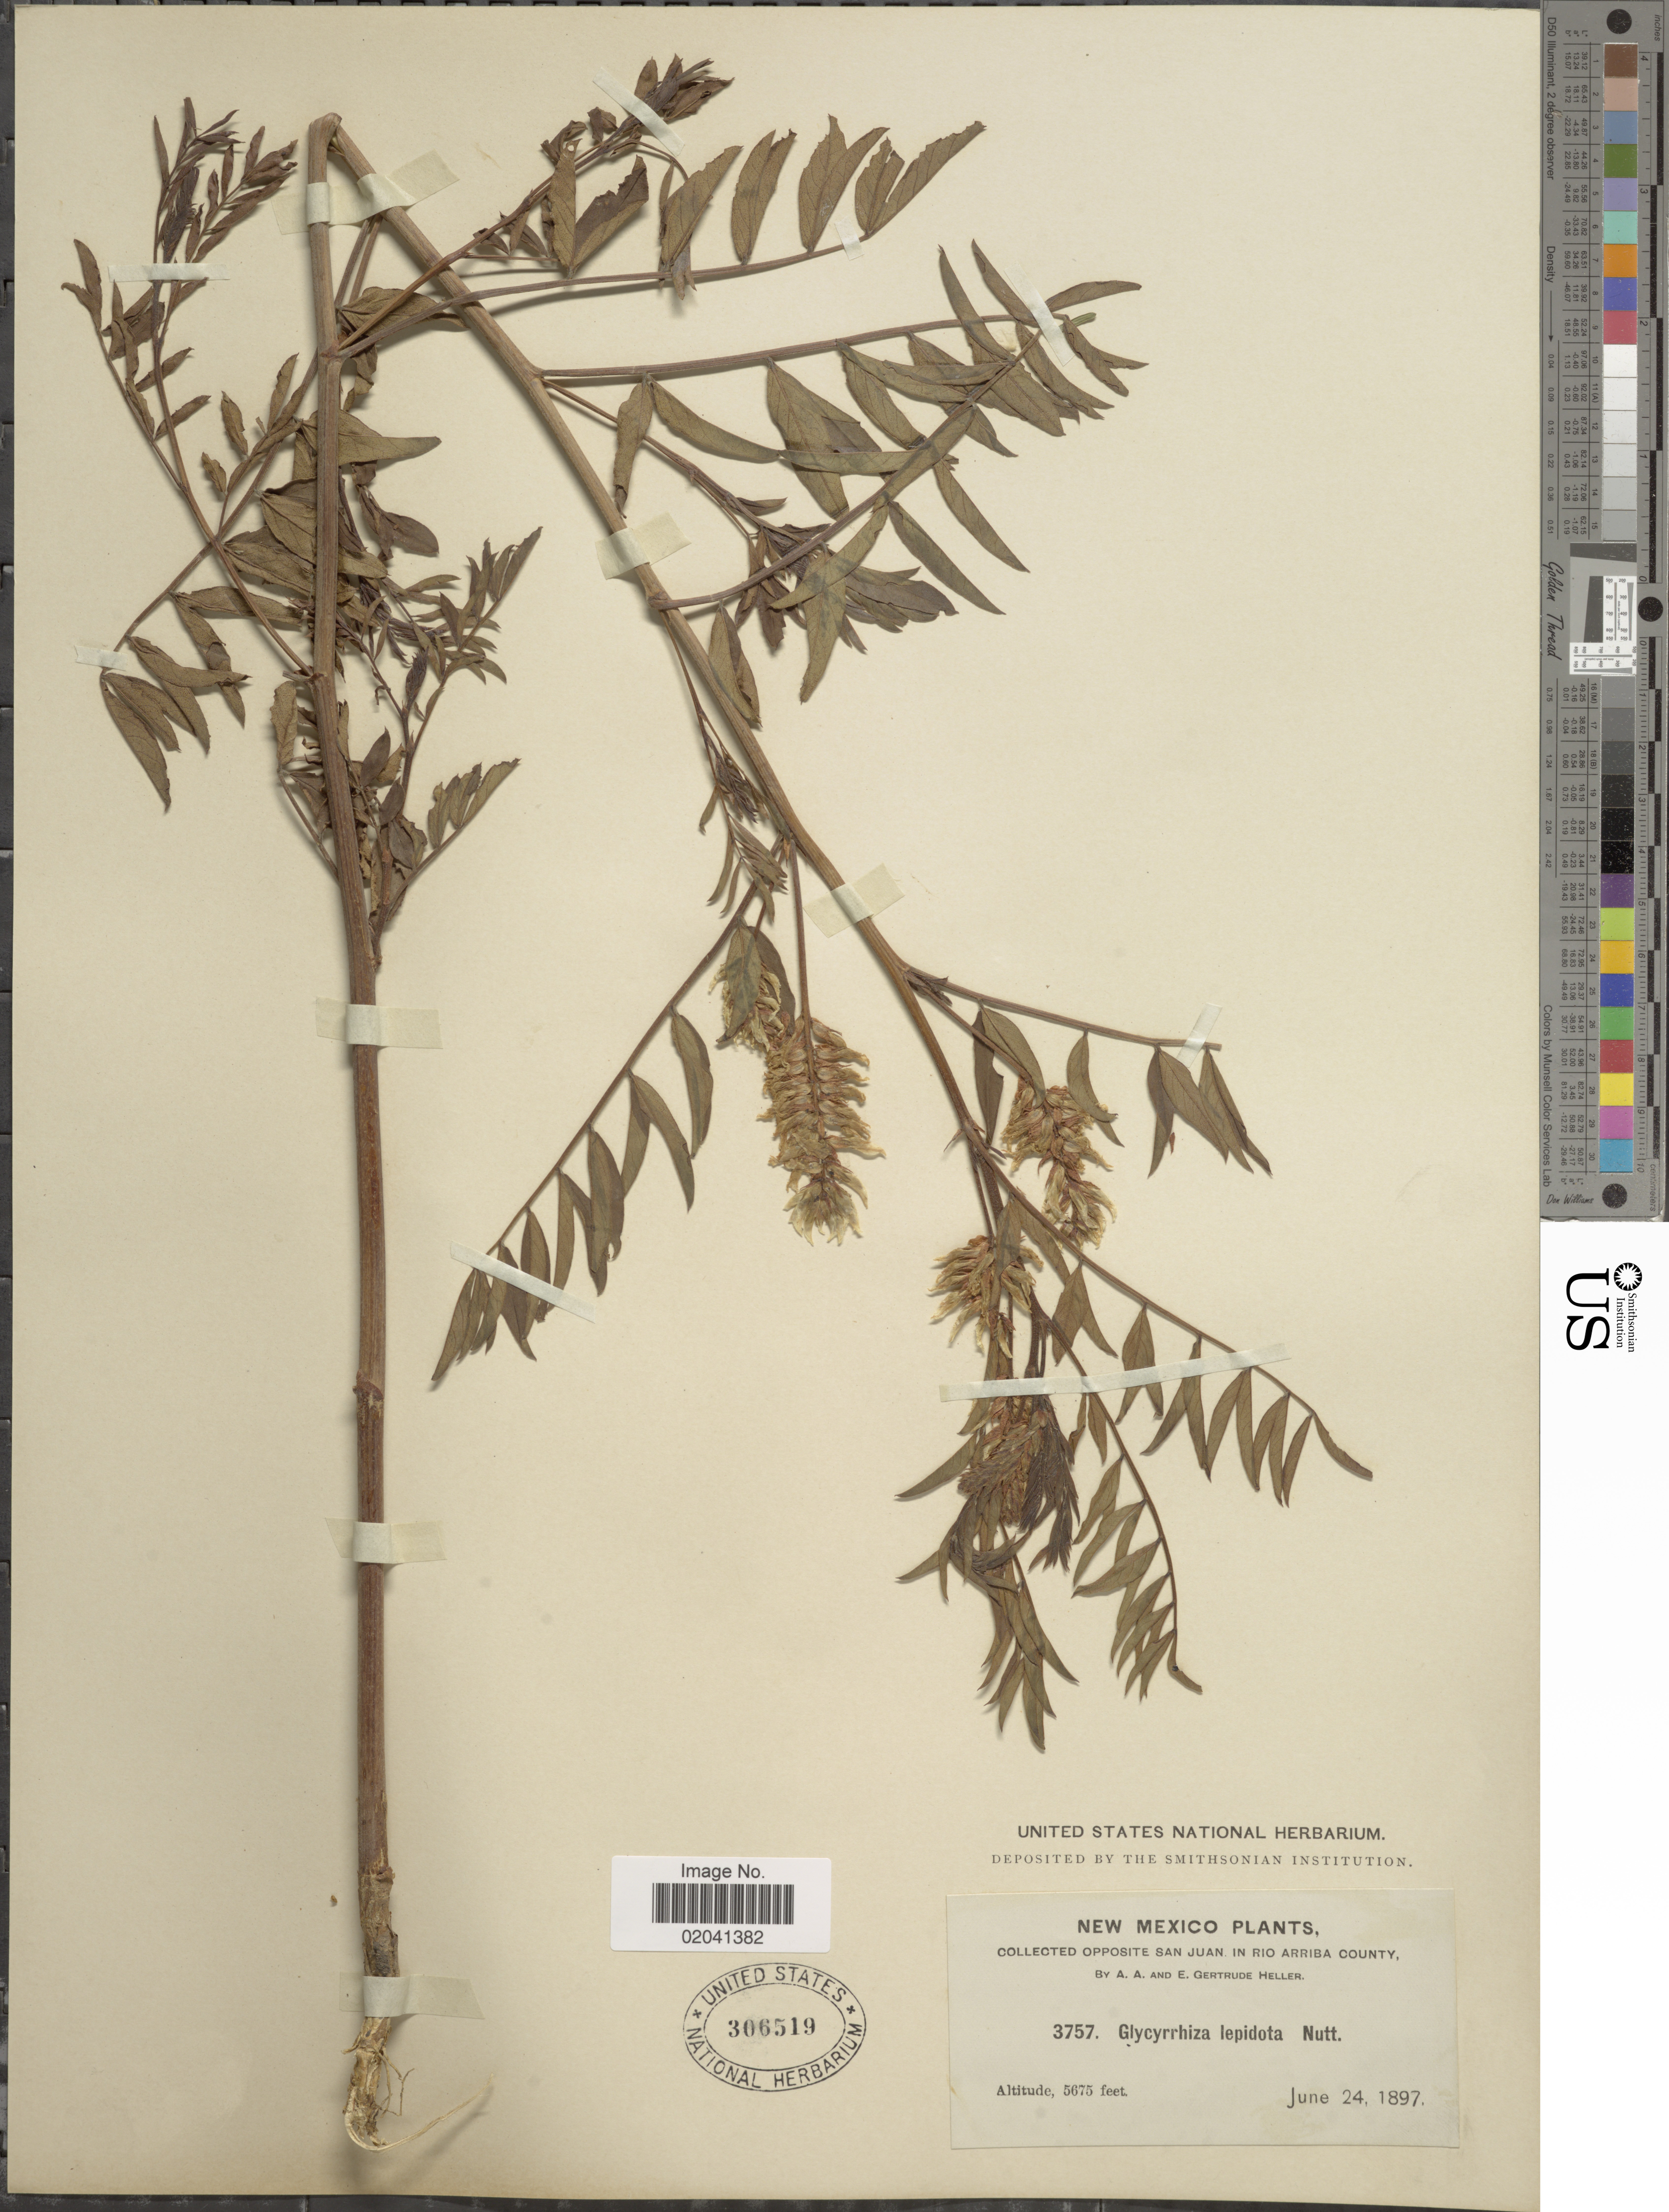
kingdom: Plantae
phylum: Tracheophyta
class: Magnoliopsida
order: Fabales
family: Fabaceae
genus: Glycyrrhiza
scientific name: Glycyrrhiza lepidota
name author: Pursh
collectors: A. A. Heller & E. Gertrude Heller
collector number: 3757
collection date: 1897-06-24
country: United States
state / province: New Mexico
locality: Opposite San Juan. In RIo Arriba County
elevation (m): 1730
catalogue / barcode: US 306519